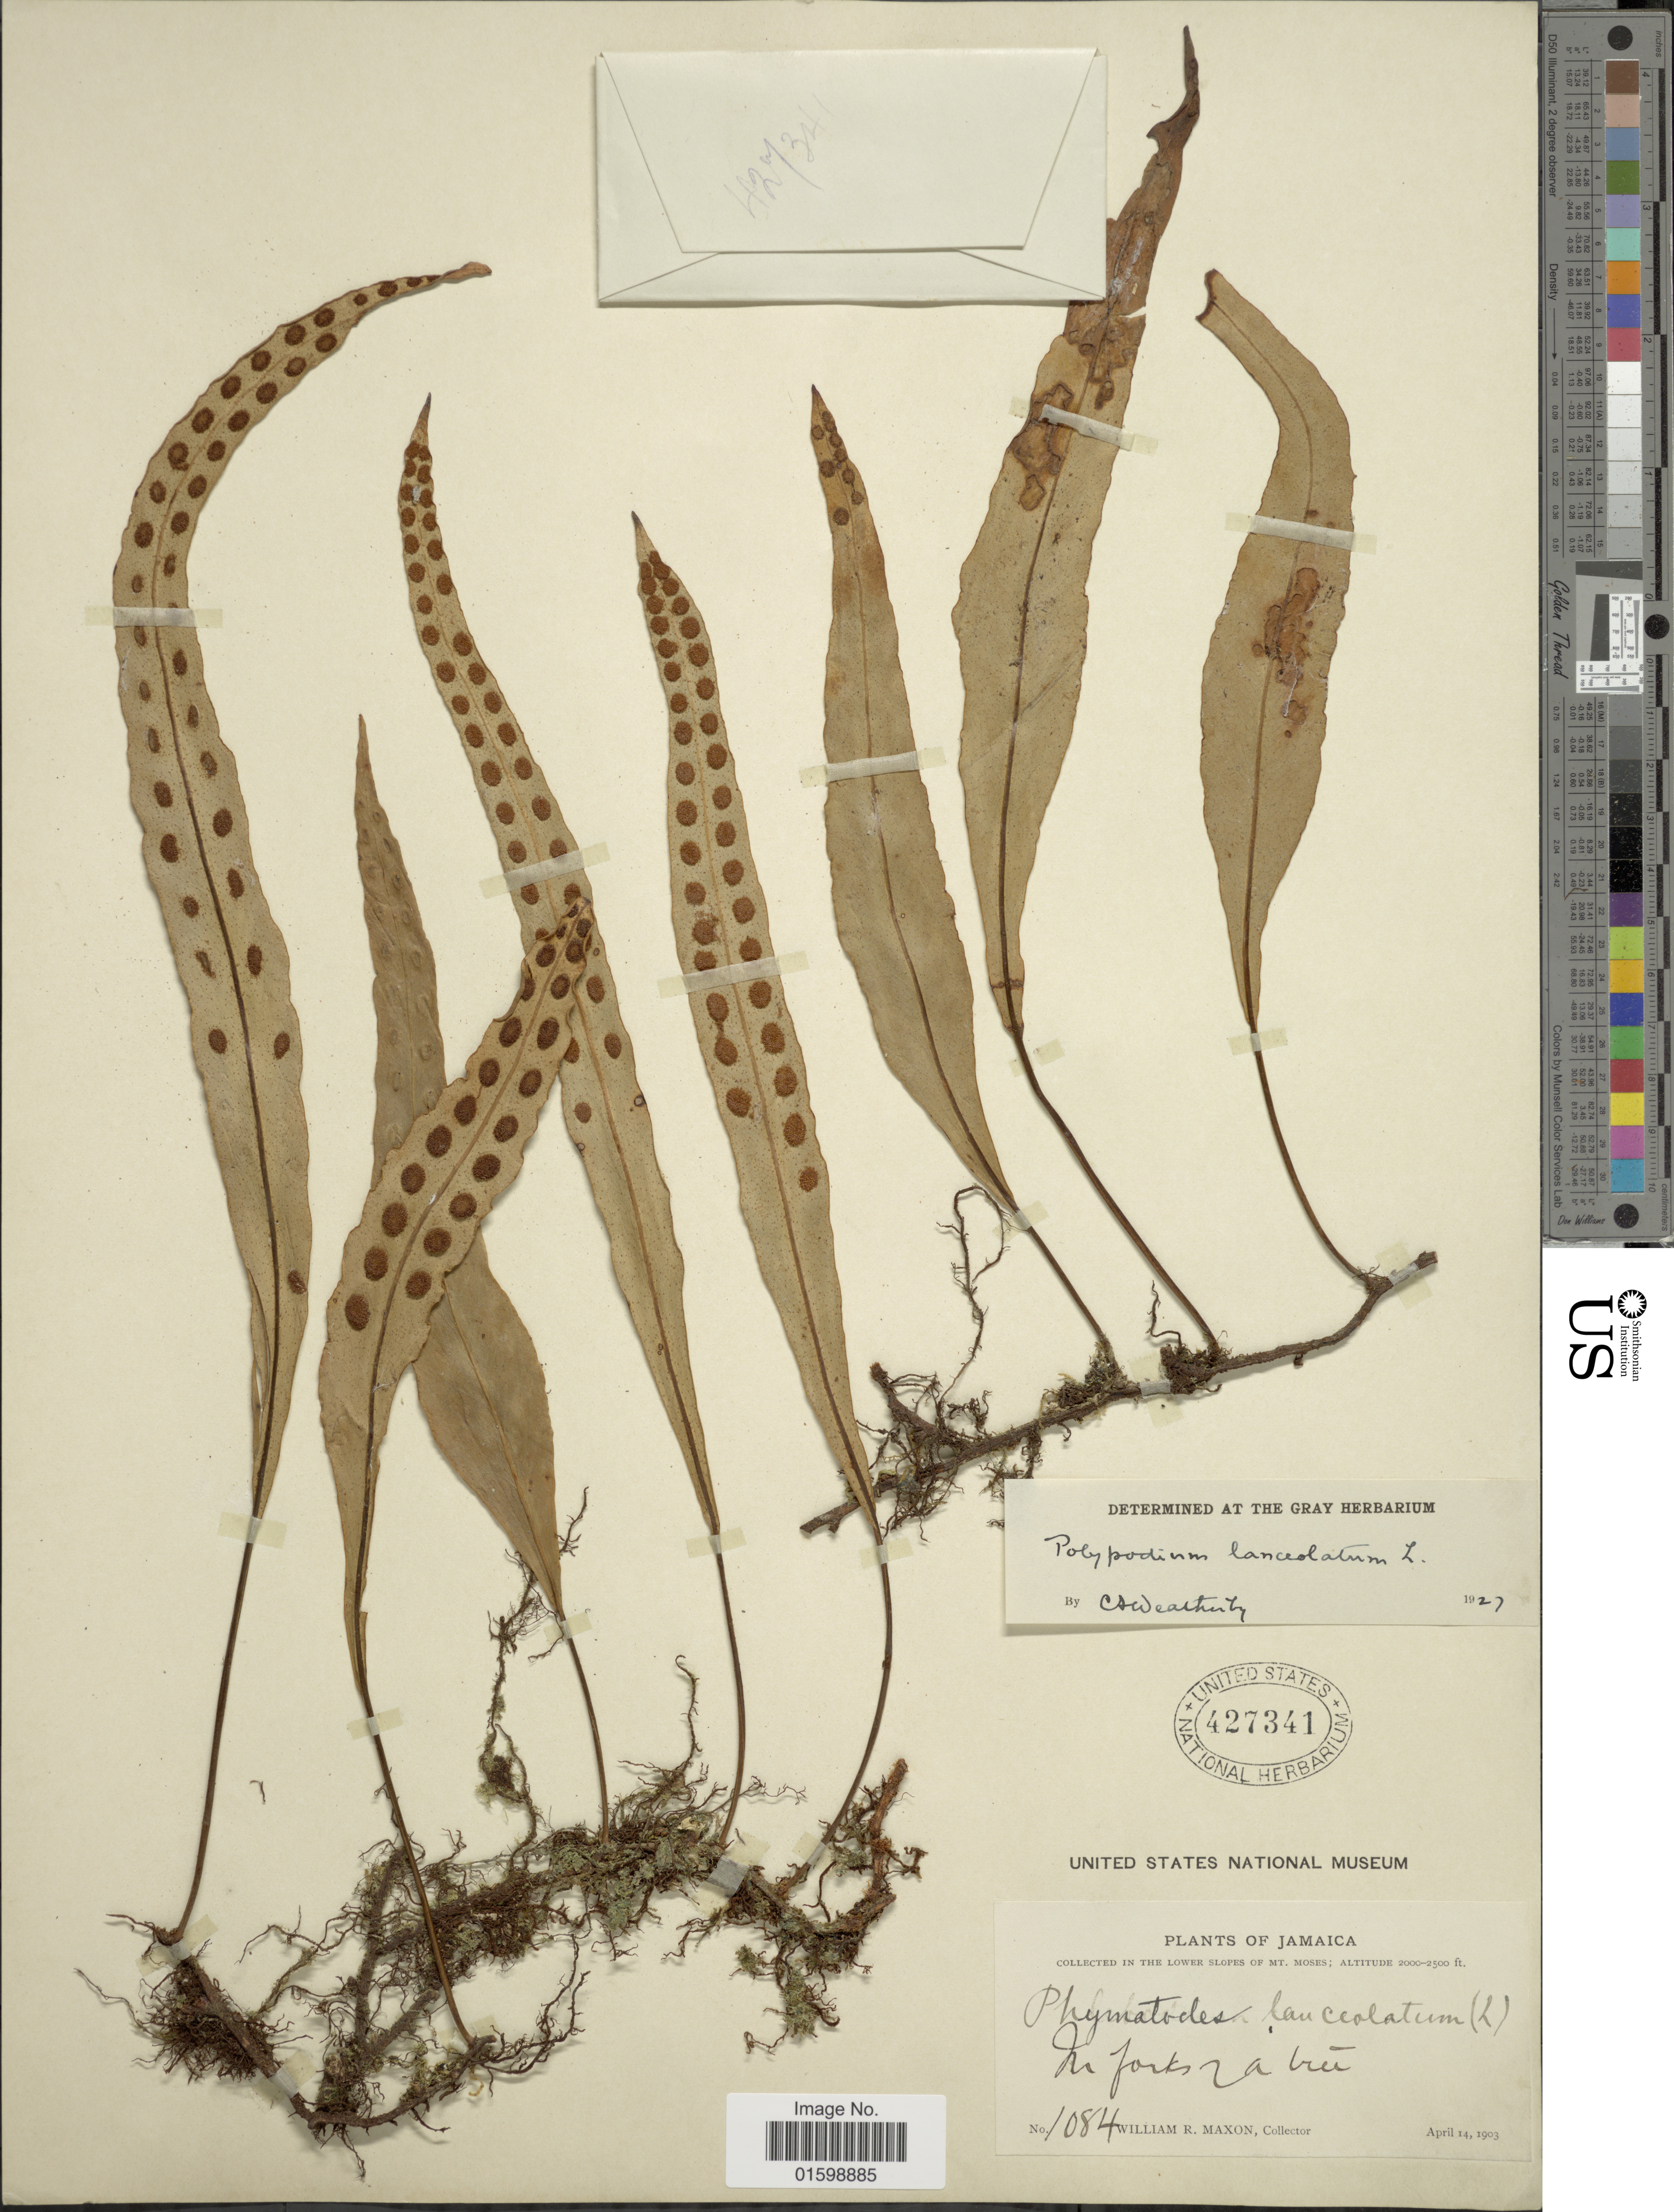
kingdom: Plantae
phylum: Tracheophyta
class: Polypodiopsida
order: Polypodiales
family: Polypodiaceae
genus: Pleopeltis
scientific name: Pleopeltis marginata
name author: A.R. Sm. & Tejero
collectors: W. R. Maxon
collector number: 1084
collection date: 1903-04-14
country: Jamaica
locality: Lower slopes of Mt. Moses. In fork of a tree.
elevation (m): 610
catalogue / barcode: US 427341